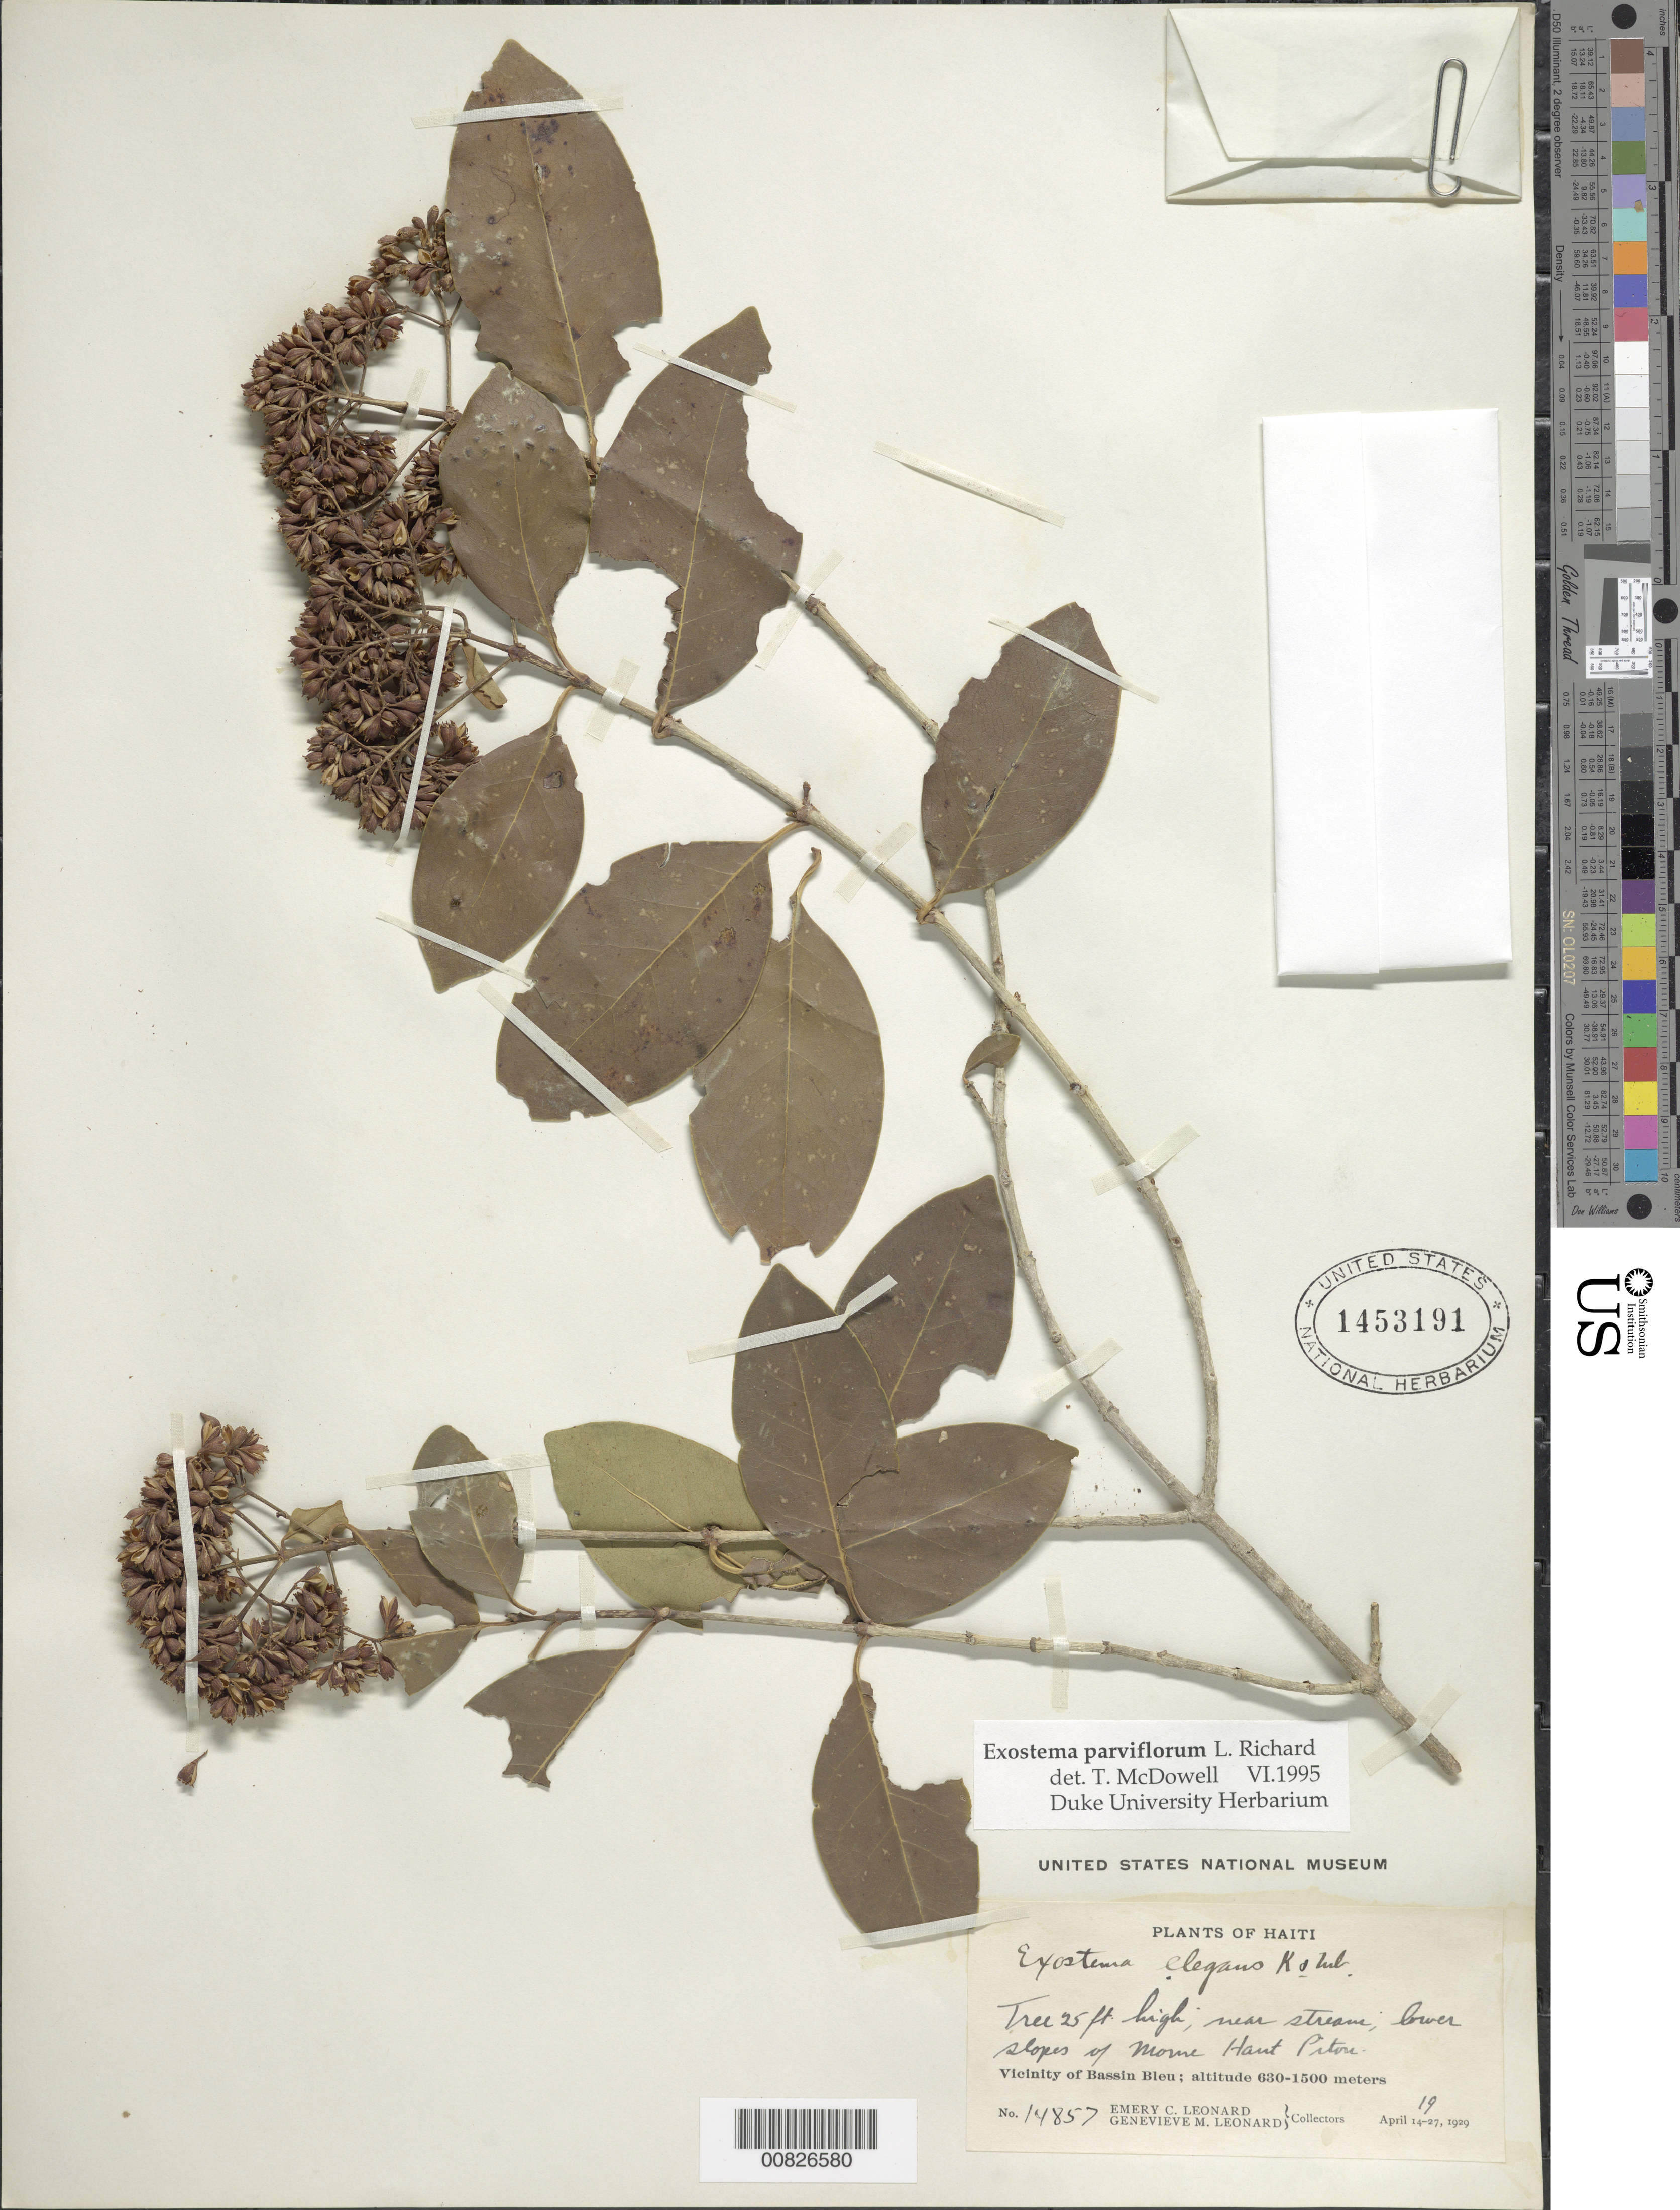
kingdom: Plantae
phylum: Tracheophyta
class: Magnoliopsida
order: Gentianales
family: Rubiaceae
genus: Exostema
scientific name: Exostema parviflorum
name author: A. Rich. ex Humb. & Bonpl.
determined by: McDowell, T.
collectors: E. C. Leonard & G. M. Leonard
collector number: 14857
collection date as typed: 19 Apr 1929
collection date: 1929-04-19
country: Haiti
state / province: Nord-Ouest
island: Hispaniola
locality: Vicinity of Bassin Bleu, lowers slopes of Morne Haut Piton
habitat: Near stream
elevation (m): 630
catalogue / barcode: US 1453191